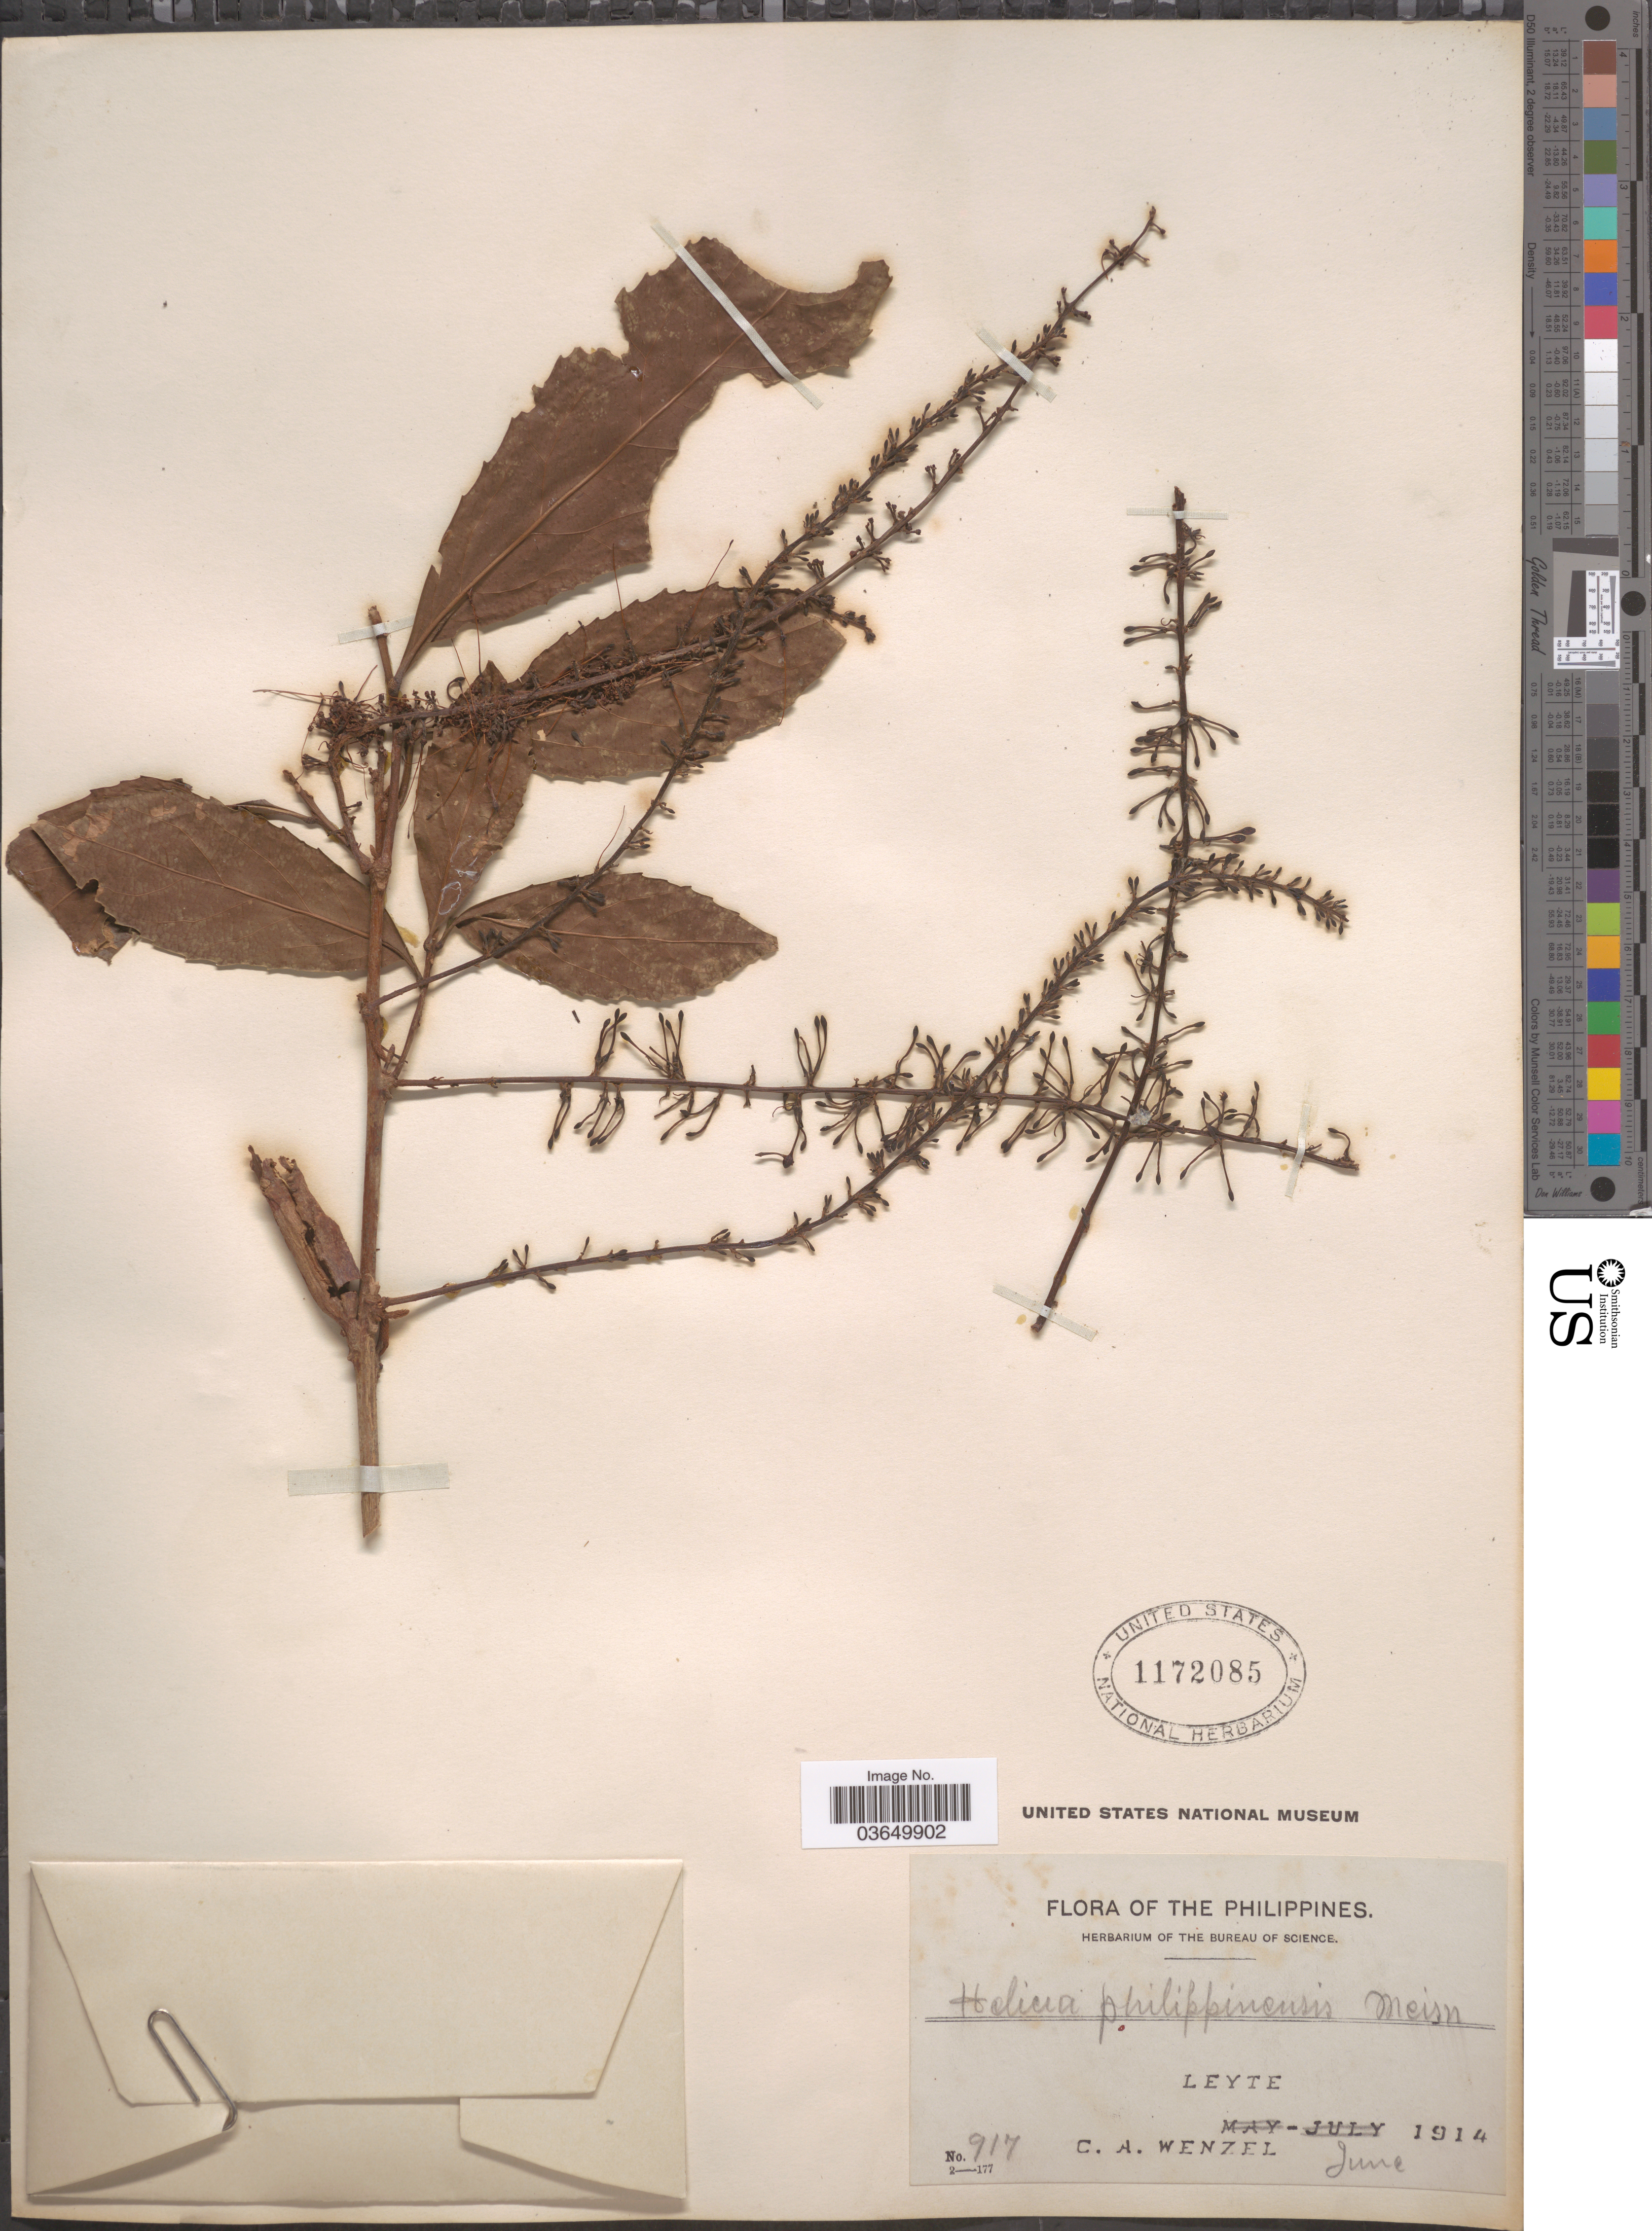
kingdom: Plantae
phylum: Tracheophyta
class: Magnoliopsida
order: Proteales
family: Proteaceae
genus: Helicia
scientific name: Helicia cumingiana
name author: C. Presl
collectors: C. Wenzel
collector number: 917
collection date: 1914-06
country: Philippines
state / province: Eastern Visayas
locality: Leyte.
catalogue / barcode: US 1172085